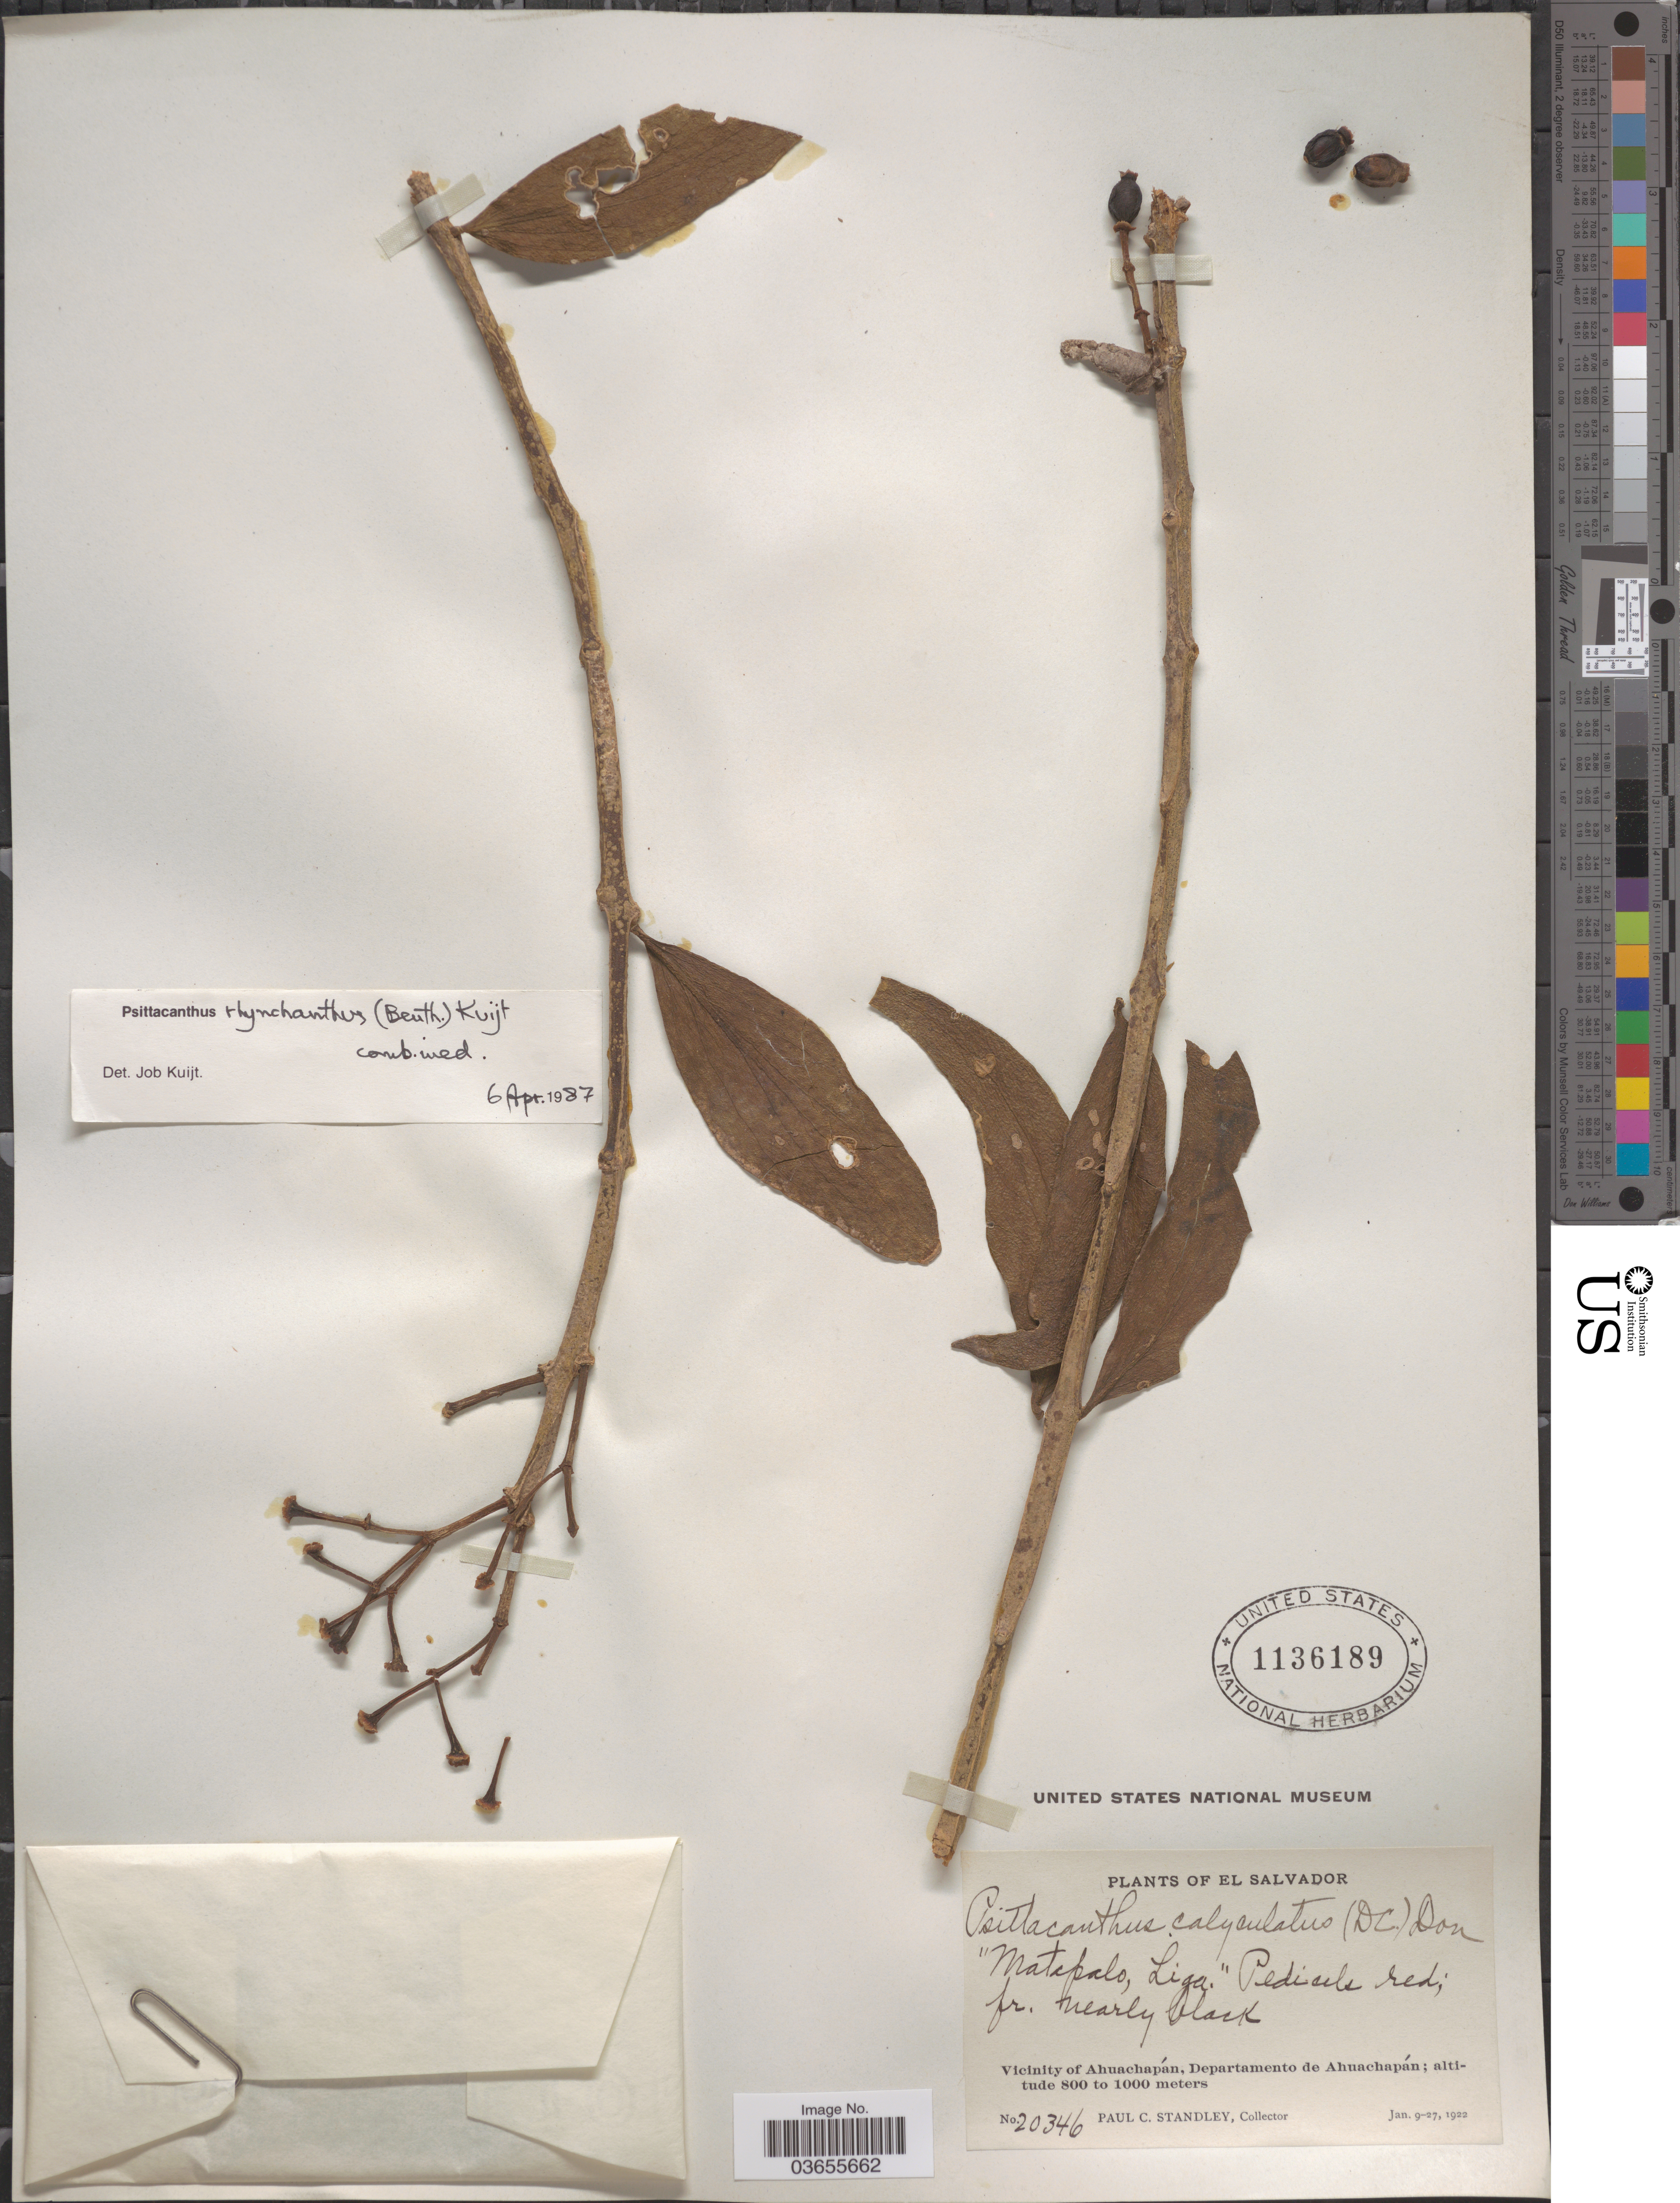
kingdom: Plantae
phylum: Tracheophyta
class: Magnoliopsida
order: Santalales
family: Loranthaceae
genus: Psittacanthus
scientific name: Psittacanthus rhynchanthus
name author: (Benth.) Kuijt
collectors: P. C. Standley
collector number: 20346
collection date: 1922-01-09/1922-01-27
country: El Salvador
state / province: Ahuachapan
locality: Vicinity of Ahuachapán, Departamento de Ahuachapán.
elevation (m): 800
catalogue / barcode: US 1136189